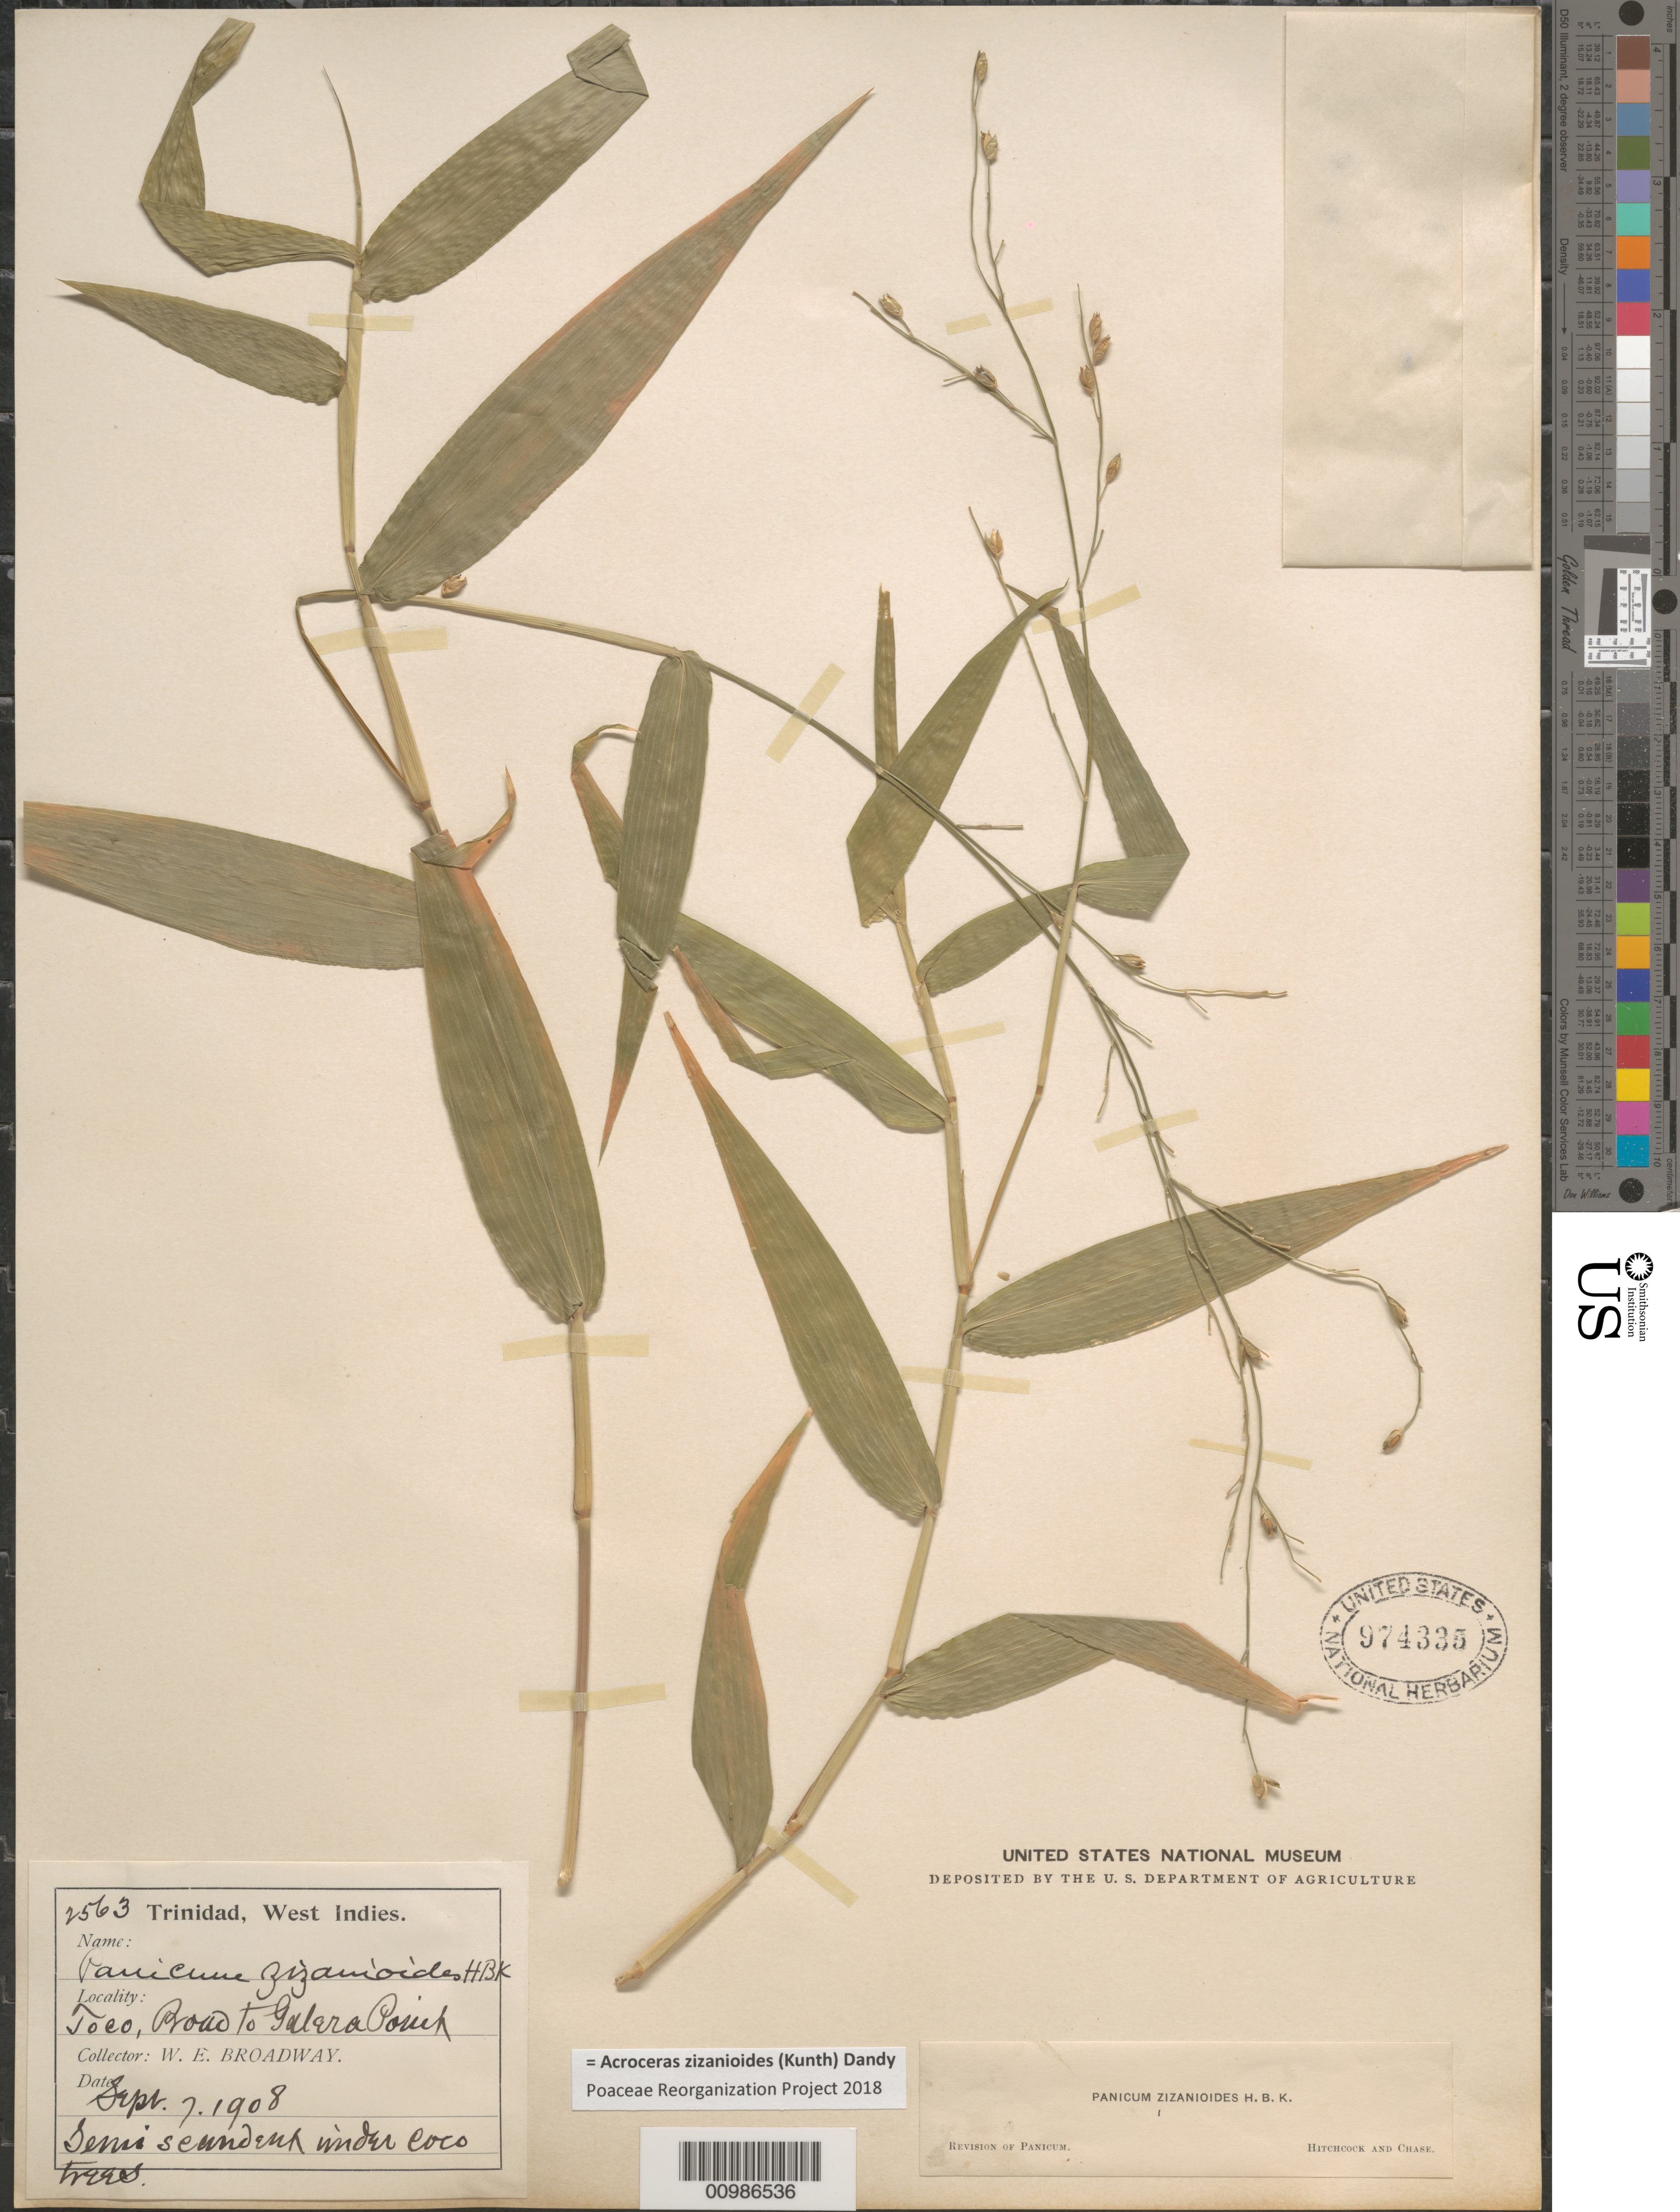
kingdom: Plantae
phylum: Tracheophyta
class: Liliopsida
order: Poales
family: Poaceae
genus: Acroceras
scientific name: Acroceras zizanioides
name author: (Kunth) Dandy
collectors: W. E. Broadway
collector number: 2563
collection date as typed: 07 Sep 1908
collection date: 1908-09-07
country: Trinidad and Tobago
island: Trinidad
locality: St. David County, City of Toco, Road to Galera Point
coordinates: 0 N, 0 E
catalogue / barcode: US 974335